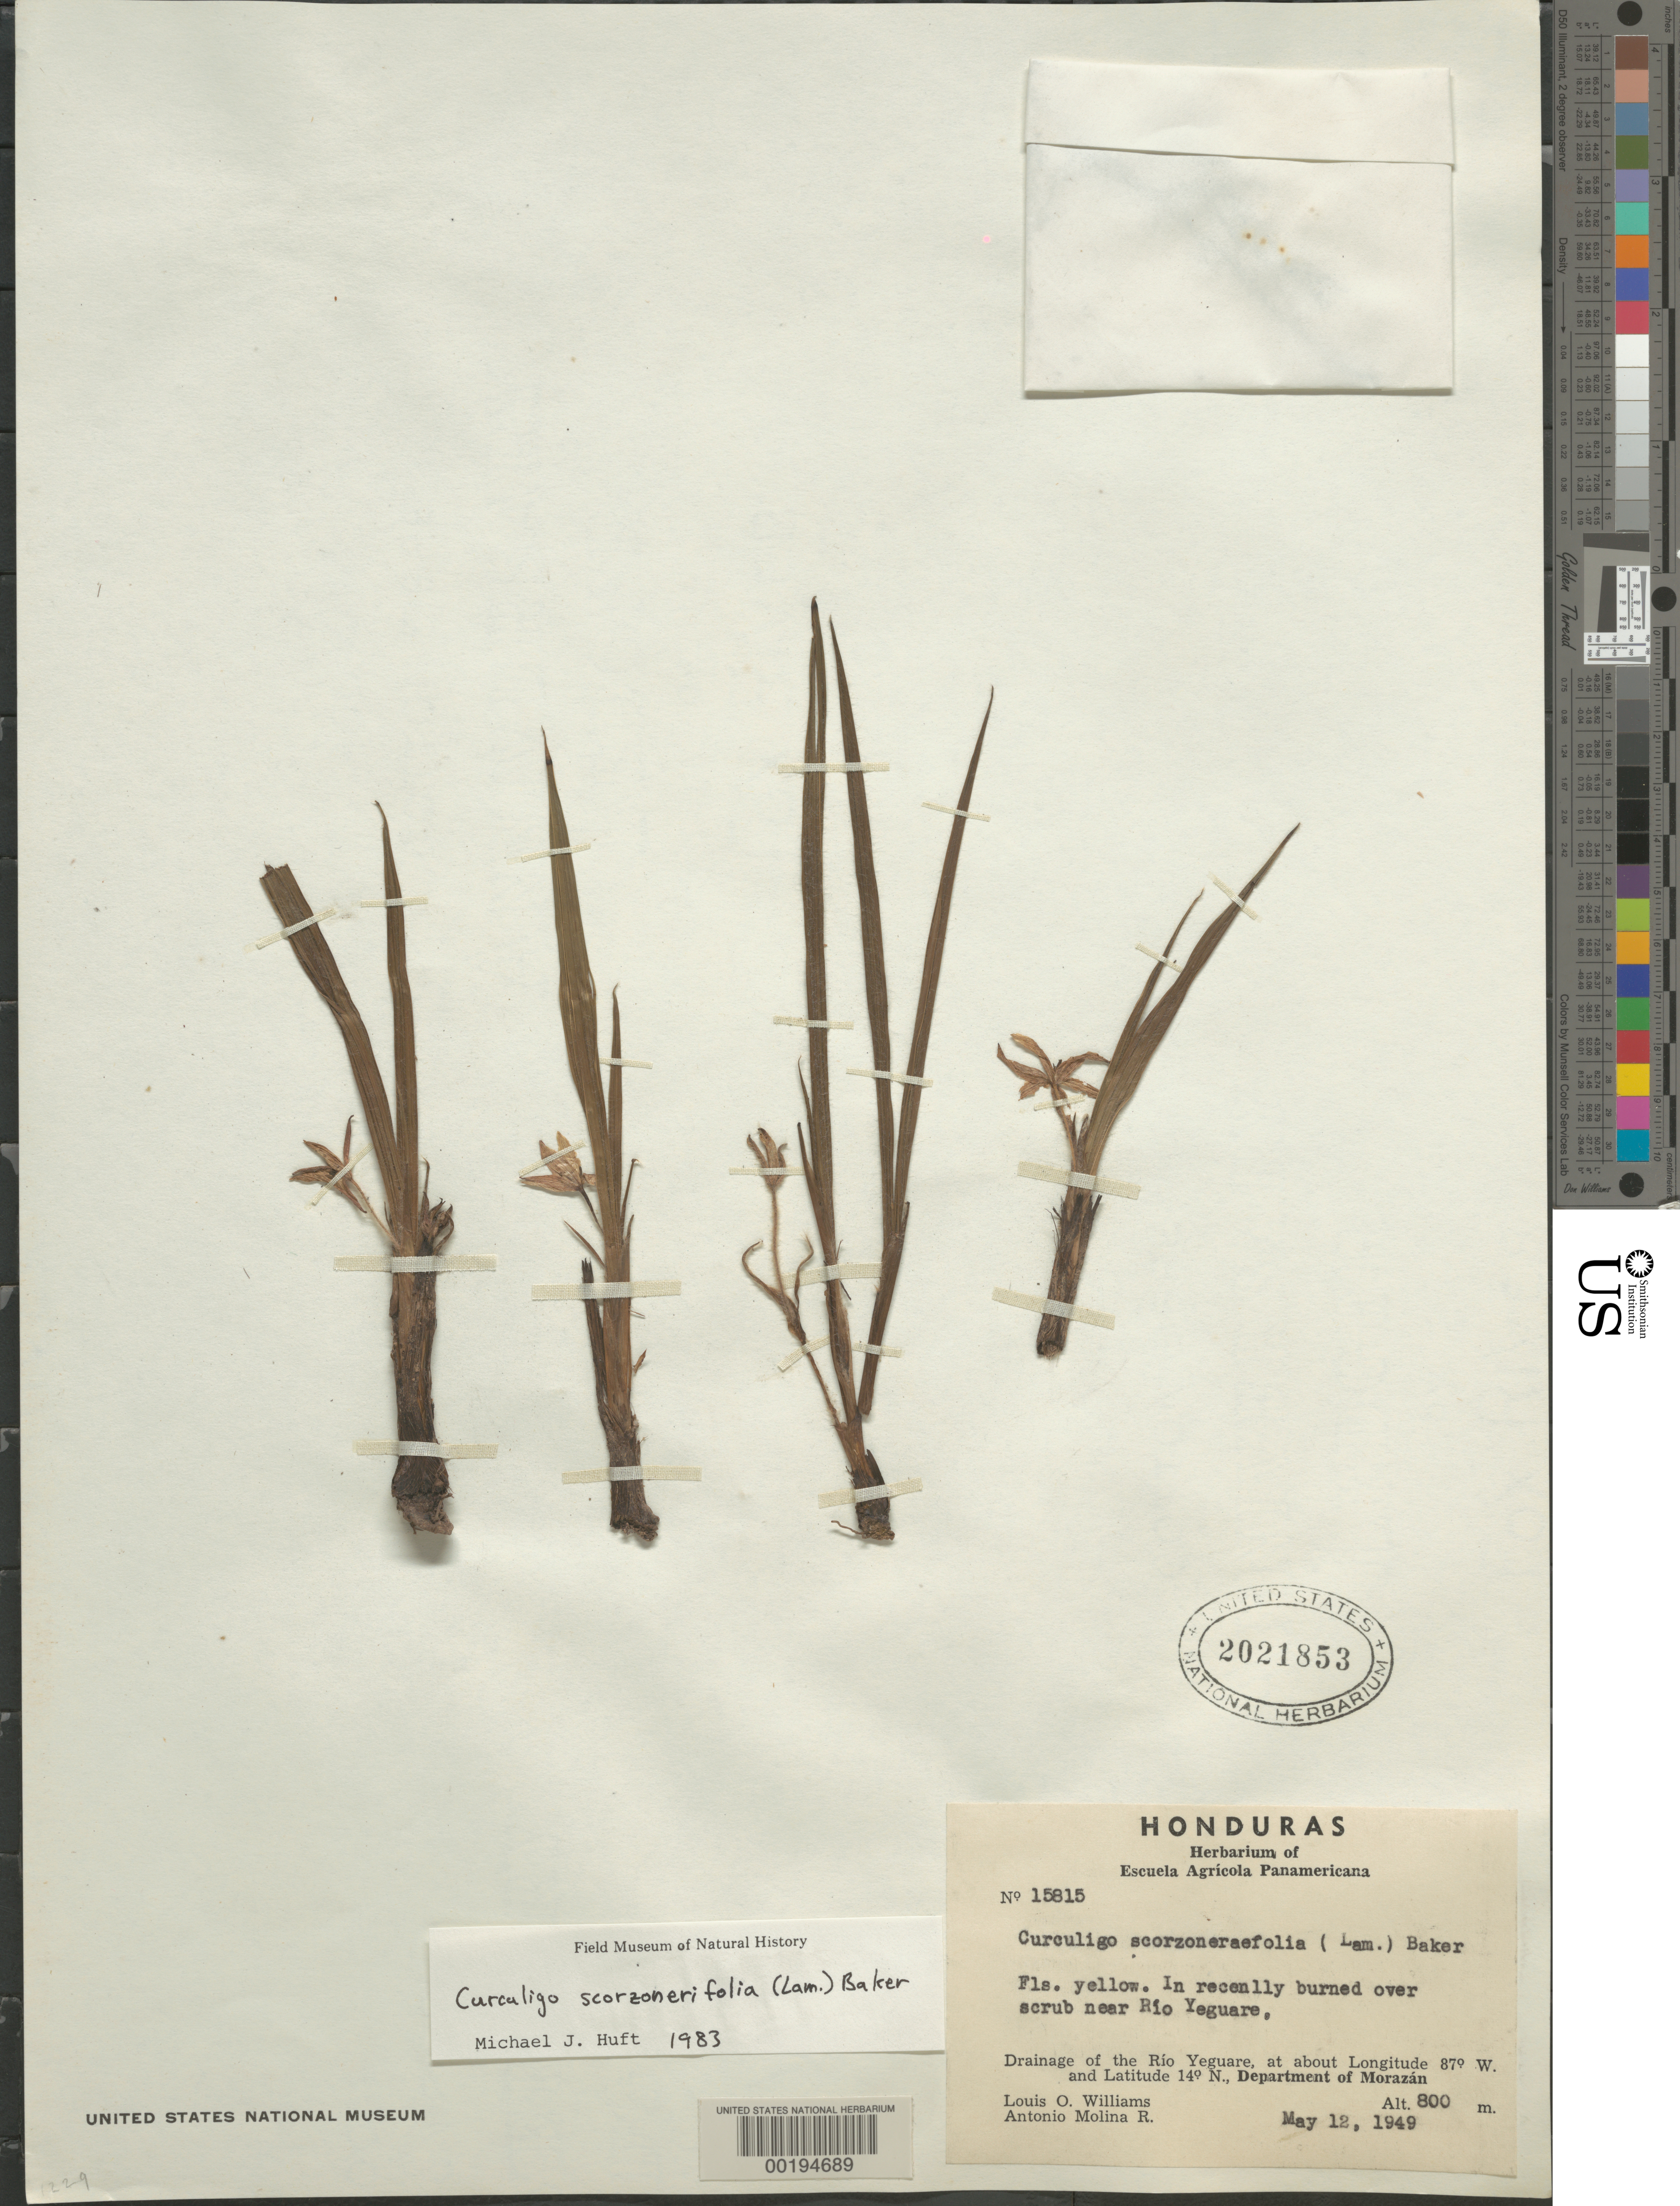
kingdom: Plantae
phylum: Tracheophyta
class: Liliopsida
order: Asparagales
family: Hypoxidaceae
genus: Curculigo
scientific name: Curculigo scorzonerifolia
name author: (Lam.) Baker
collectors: L. O. Williams & A. Molina R.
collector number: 15815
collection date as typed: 12 May 1949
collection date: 1949-05-12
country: Honduras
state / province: Fco. Morazán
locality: Drainage of the río Yeguare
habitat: In recently burned over scrub near rio yeguare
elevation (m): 800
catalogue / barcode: US 2021853